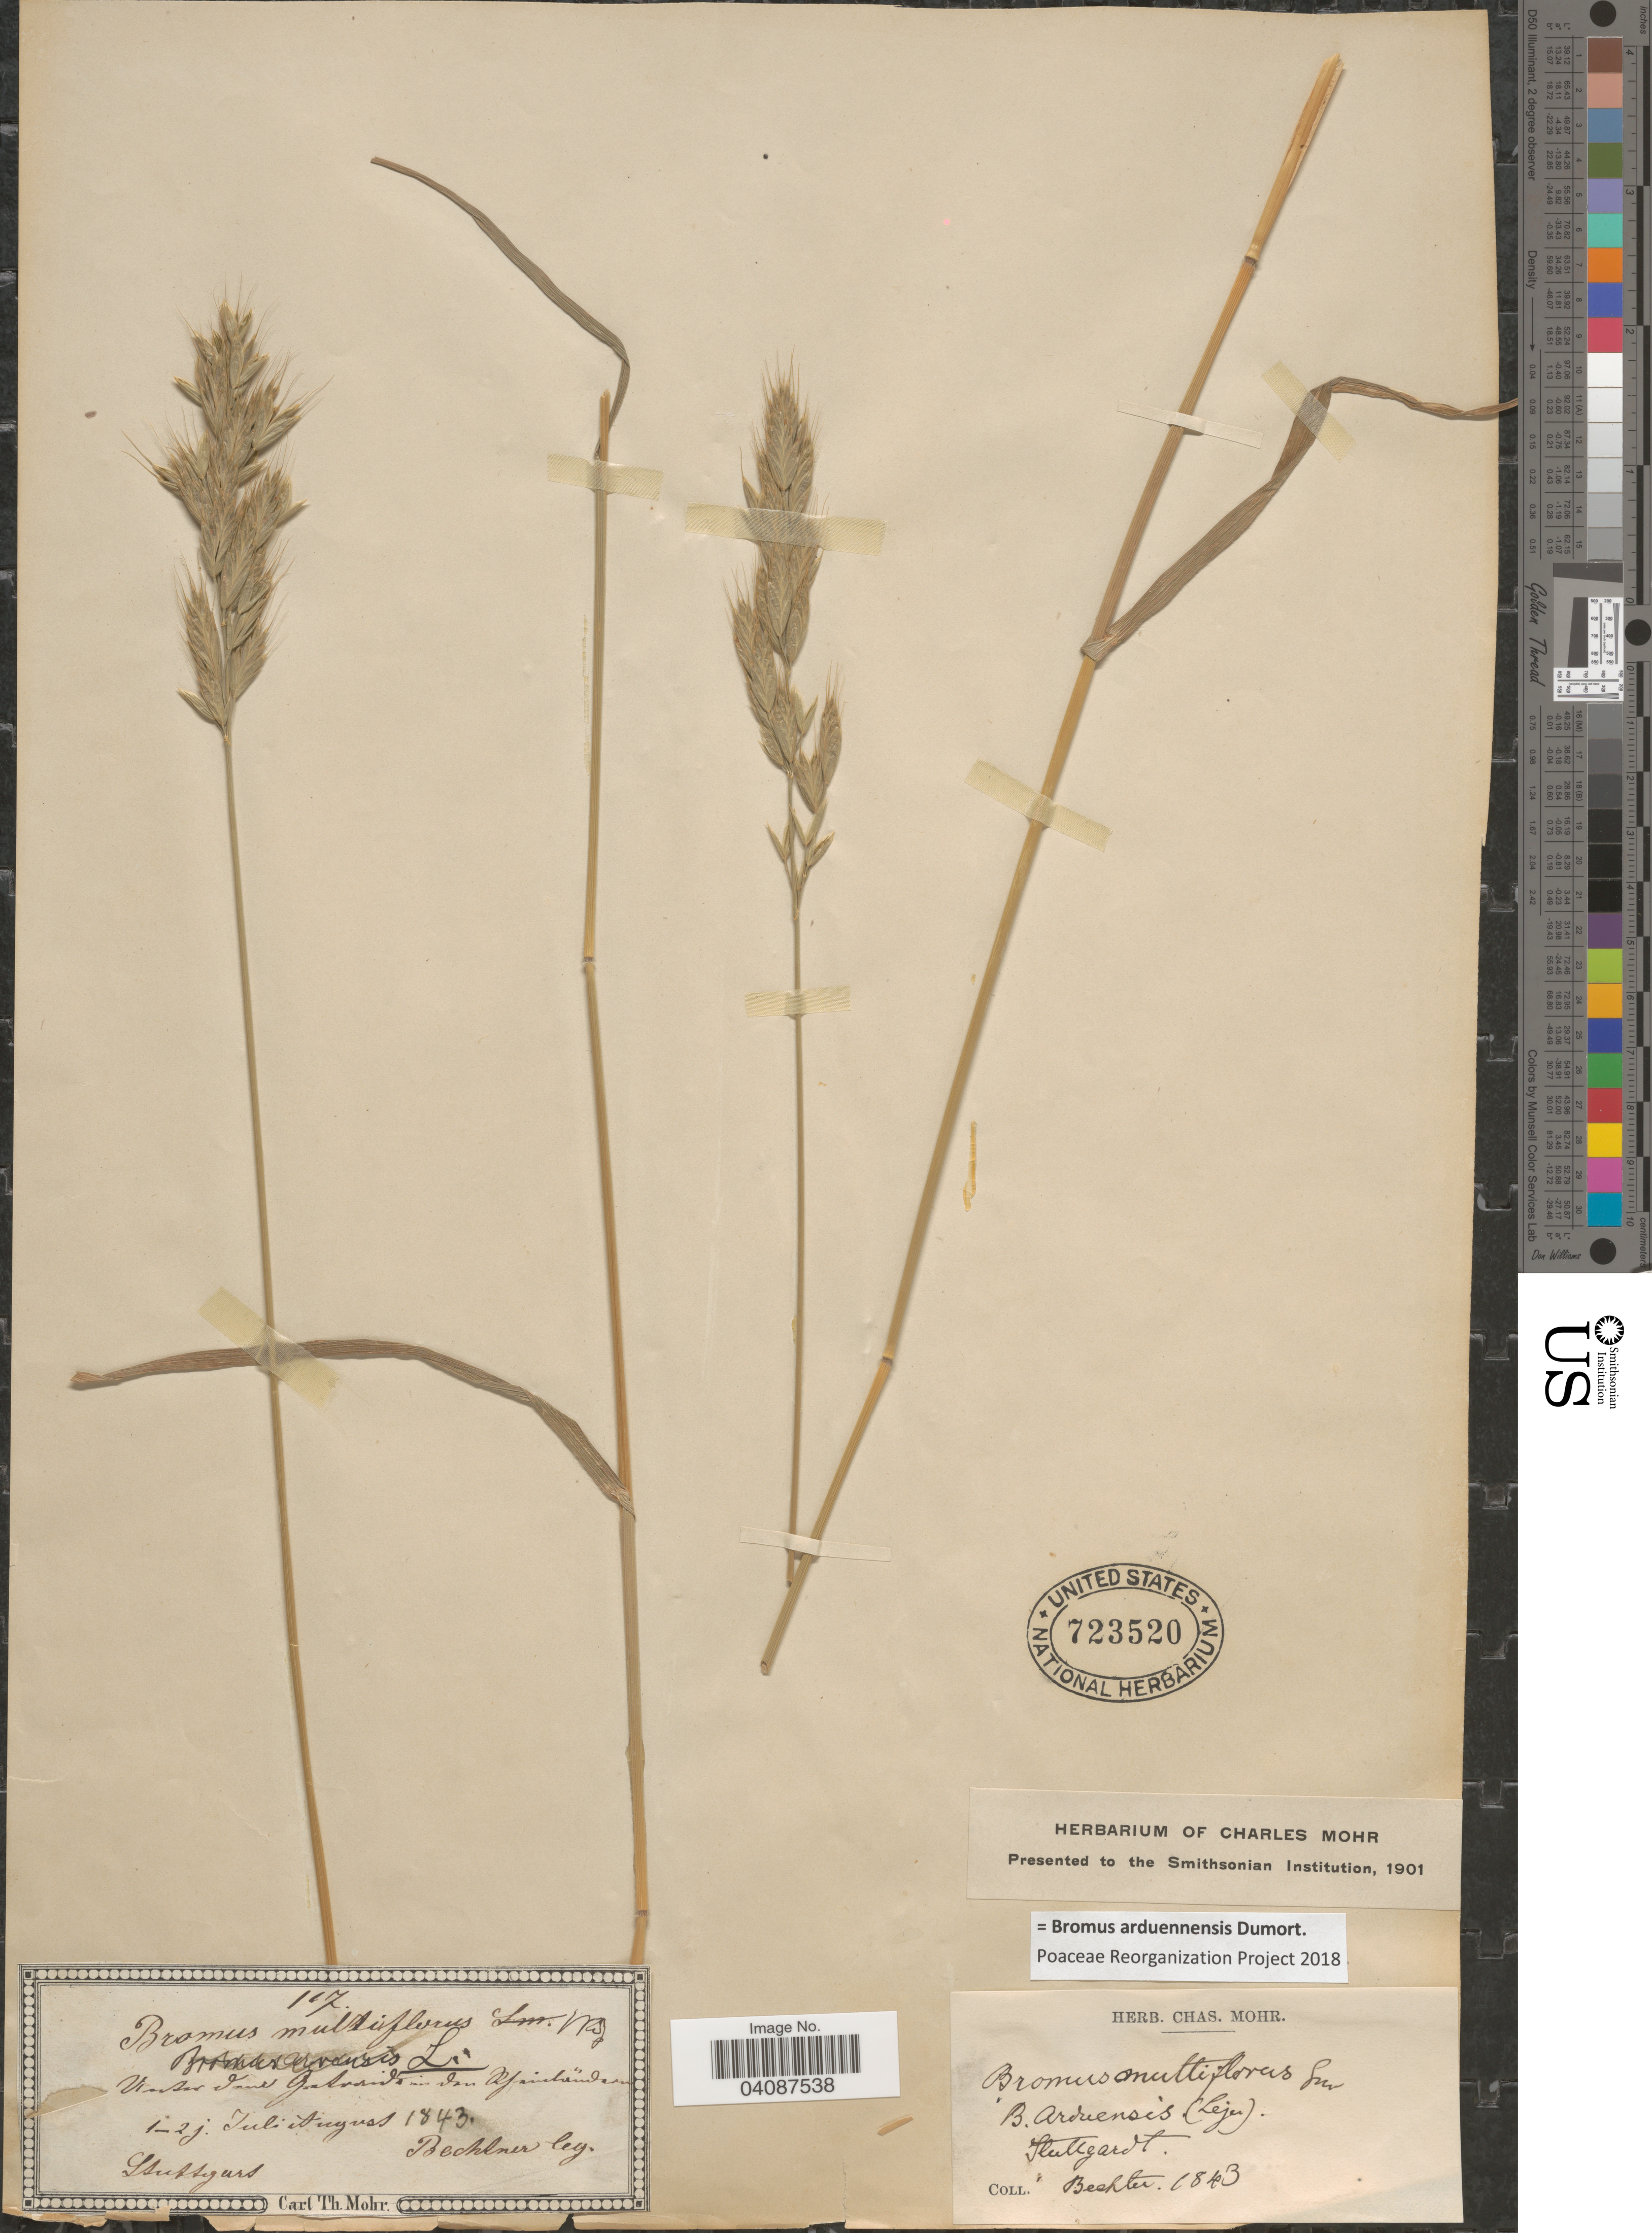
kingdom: Plantae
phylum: Tracheophyta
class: Liliopsida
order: Poales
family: Poaceae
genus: Bromus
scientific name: Bromus arduennensis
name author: Kunth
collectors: Bechtner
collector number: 117*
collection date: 1843-07/1843-08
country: Germany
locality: Stuttegardt.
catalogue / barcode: US 723520